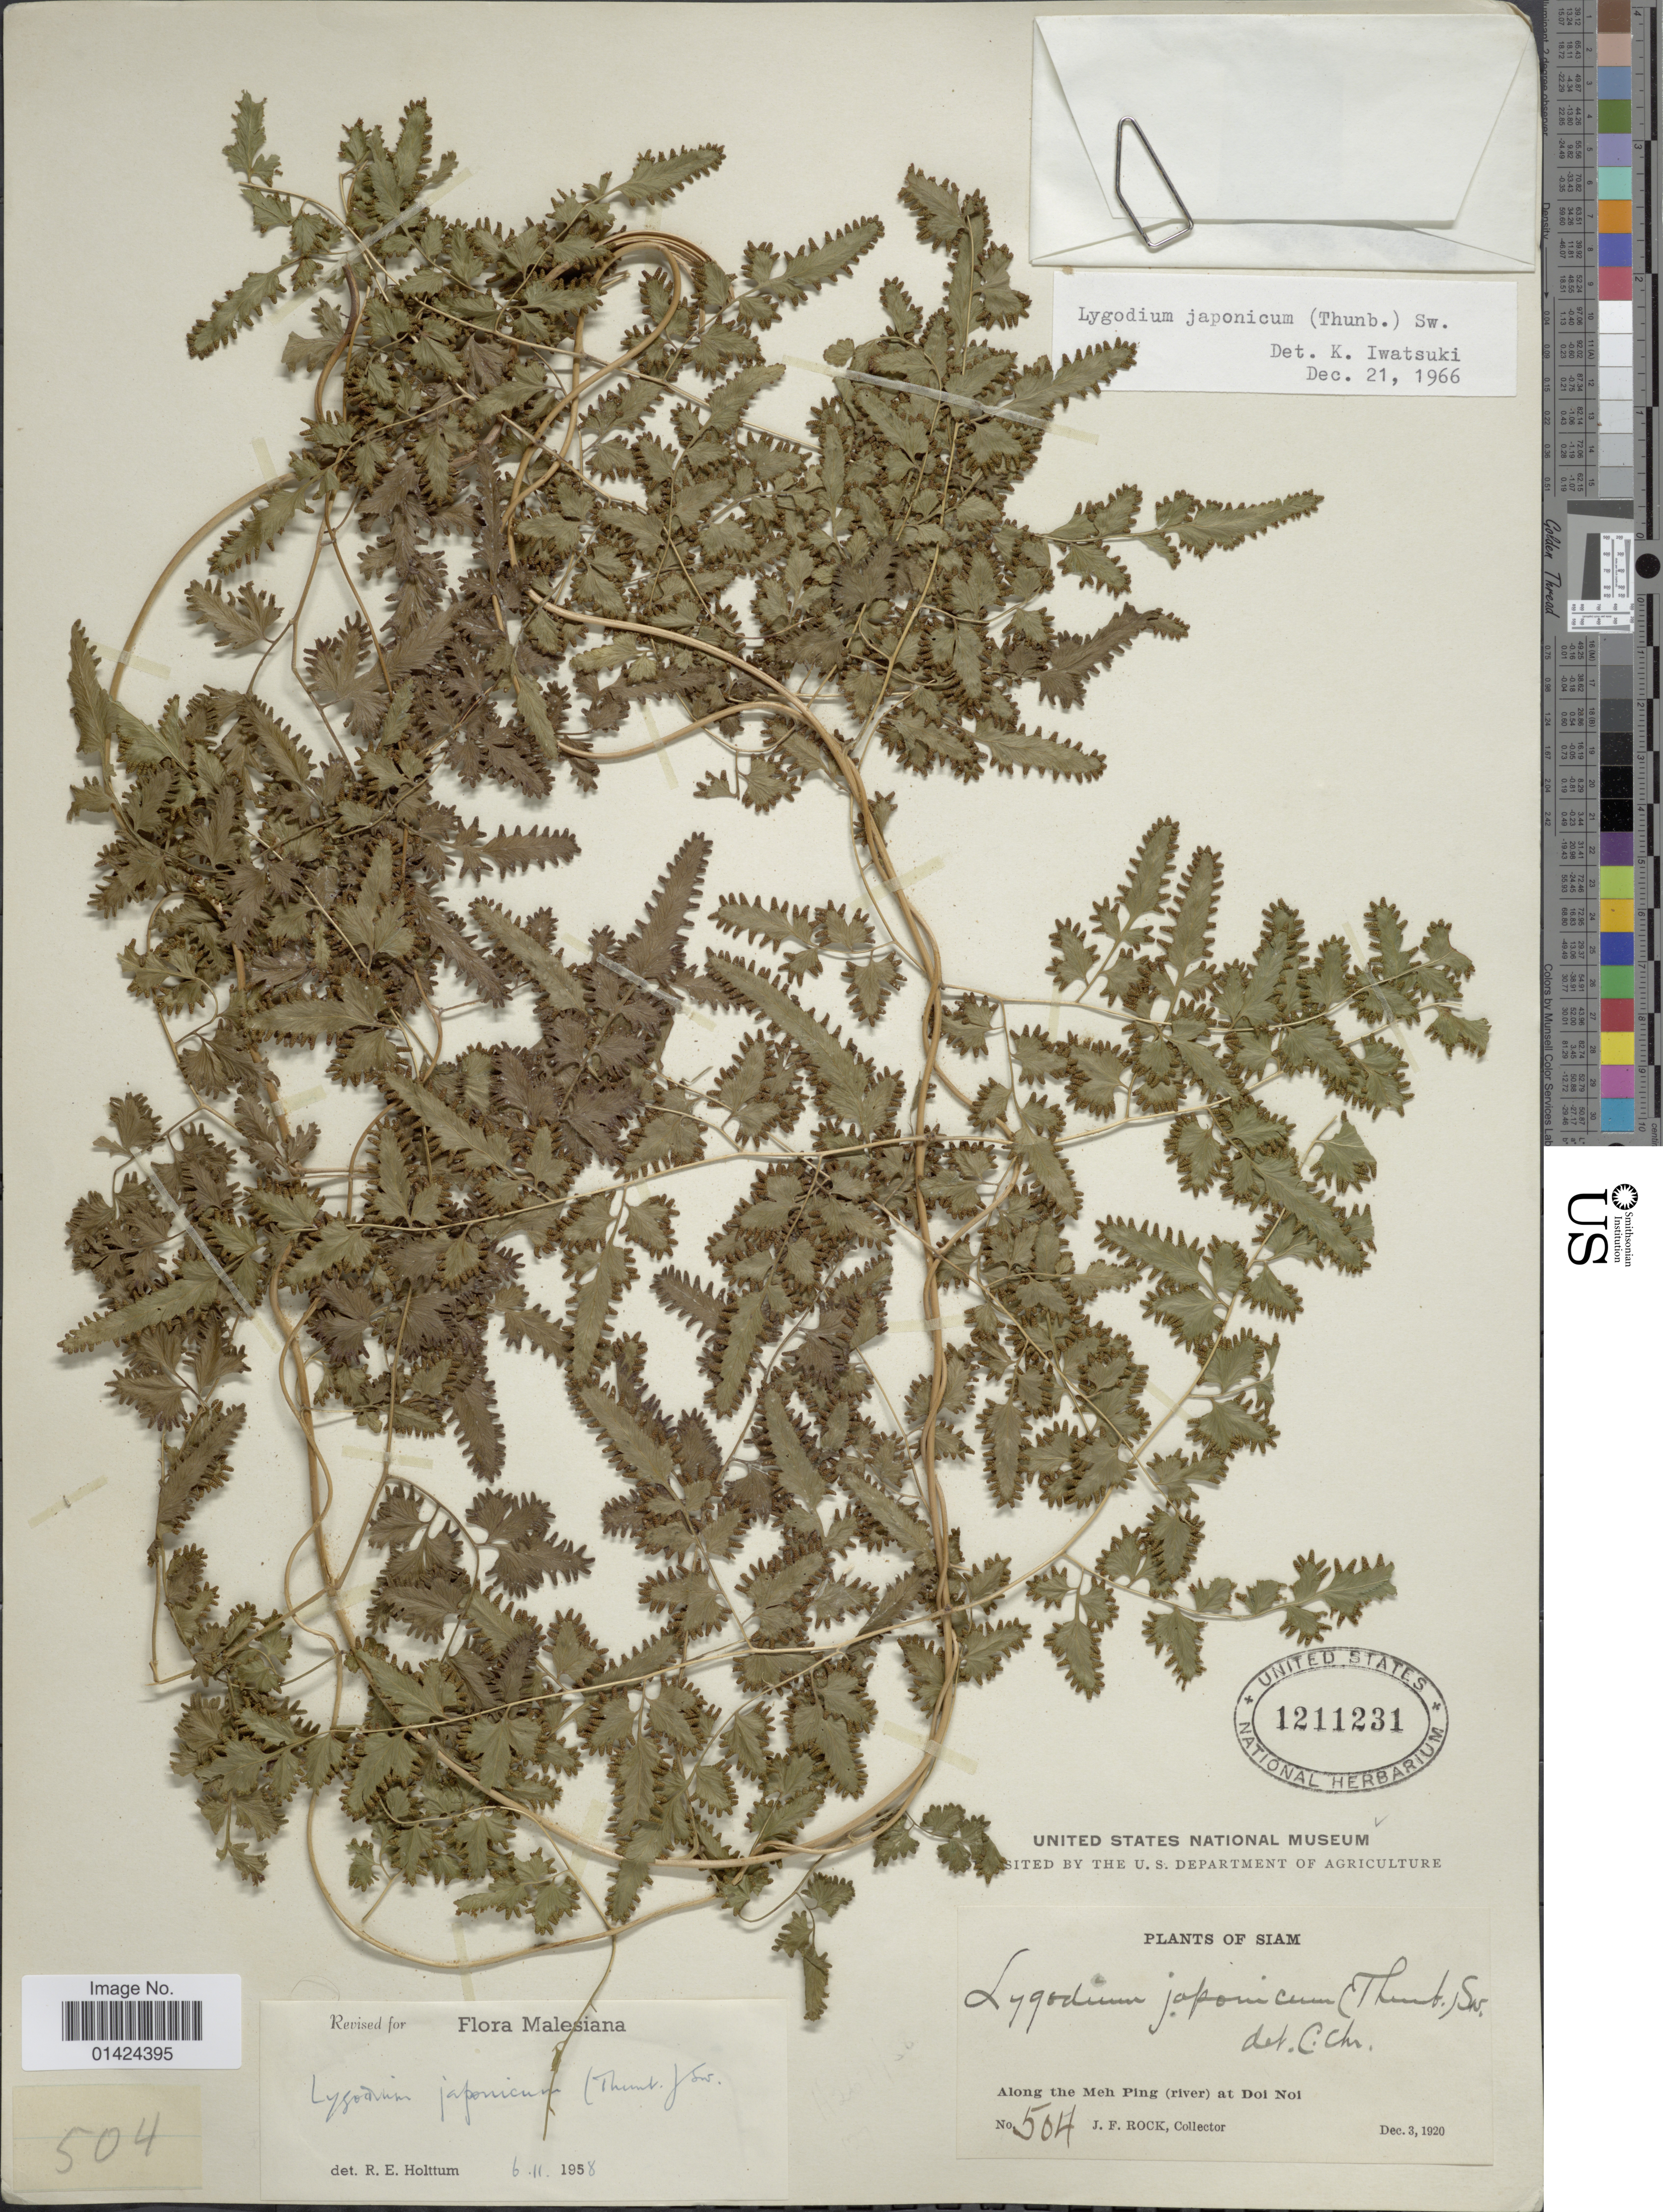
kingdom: Plantae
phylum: Tracheophyta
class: Polypodiopsida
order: Schizaeales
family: Lygodiaceae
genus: Lygodium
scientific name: Lygodium japonicum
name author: (Thunb.) Sw.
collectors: J. Rock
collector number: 504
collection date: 1920-12-03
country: Thailand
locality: Siam, Along the Meh Ping (river) at Doi Noi.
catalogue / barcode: US 1211231